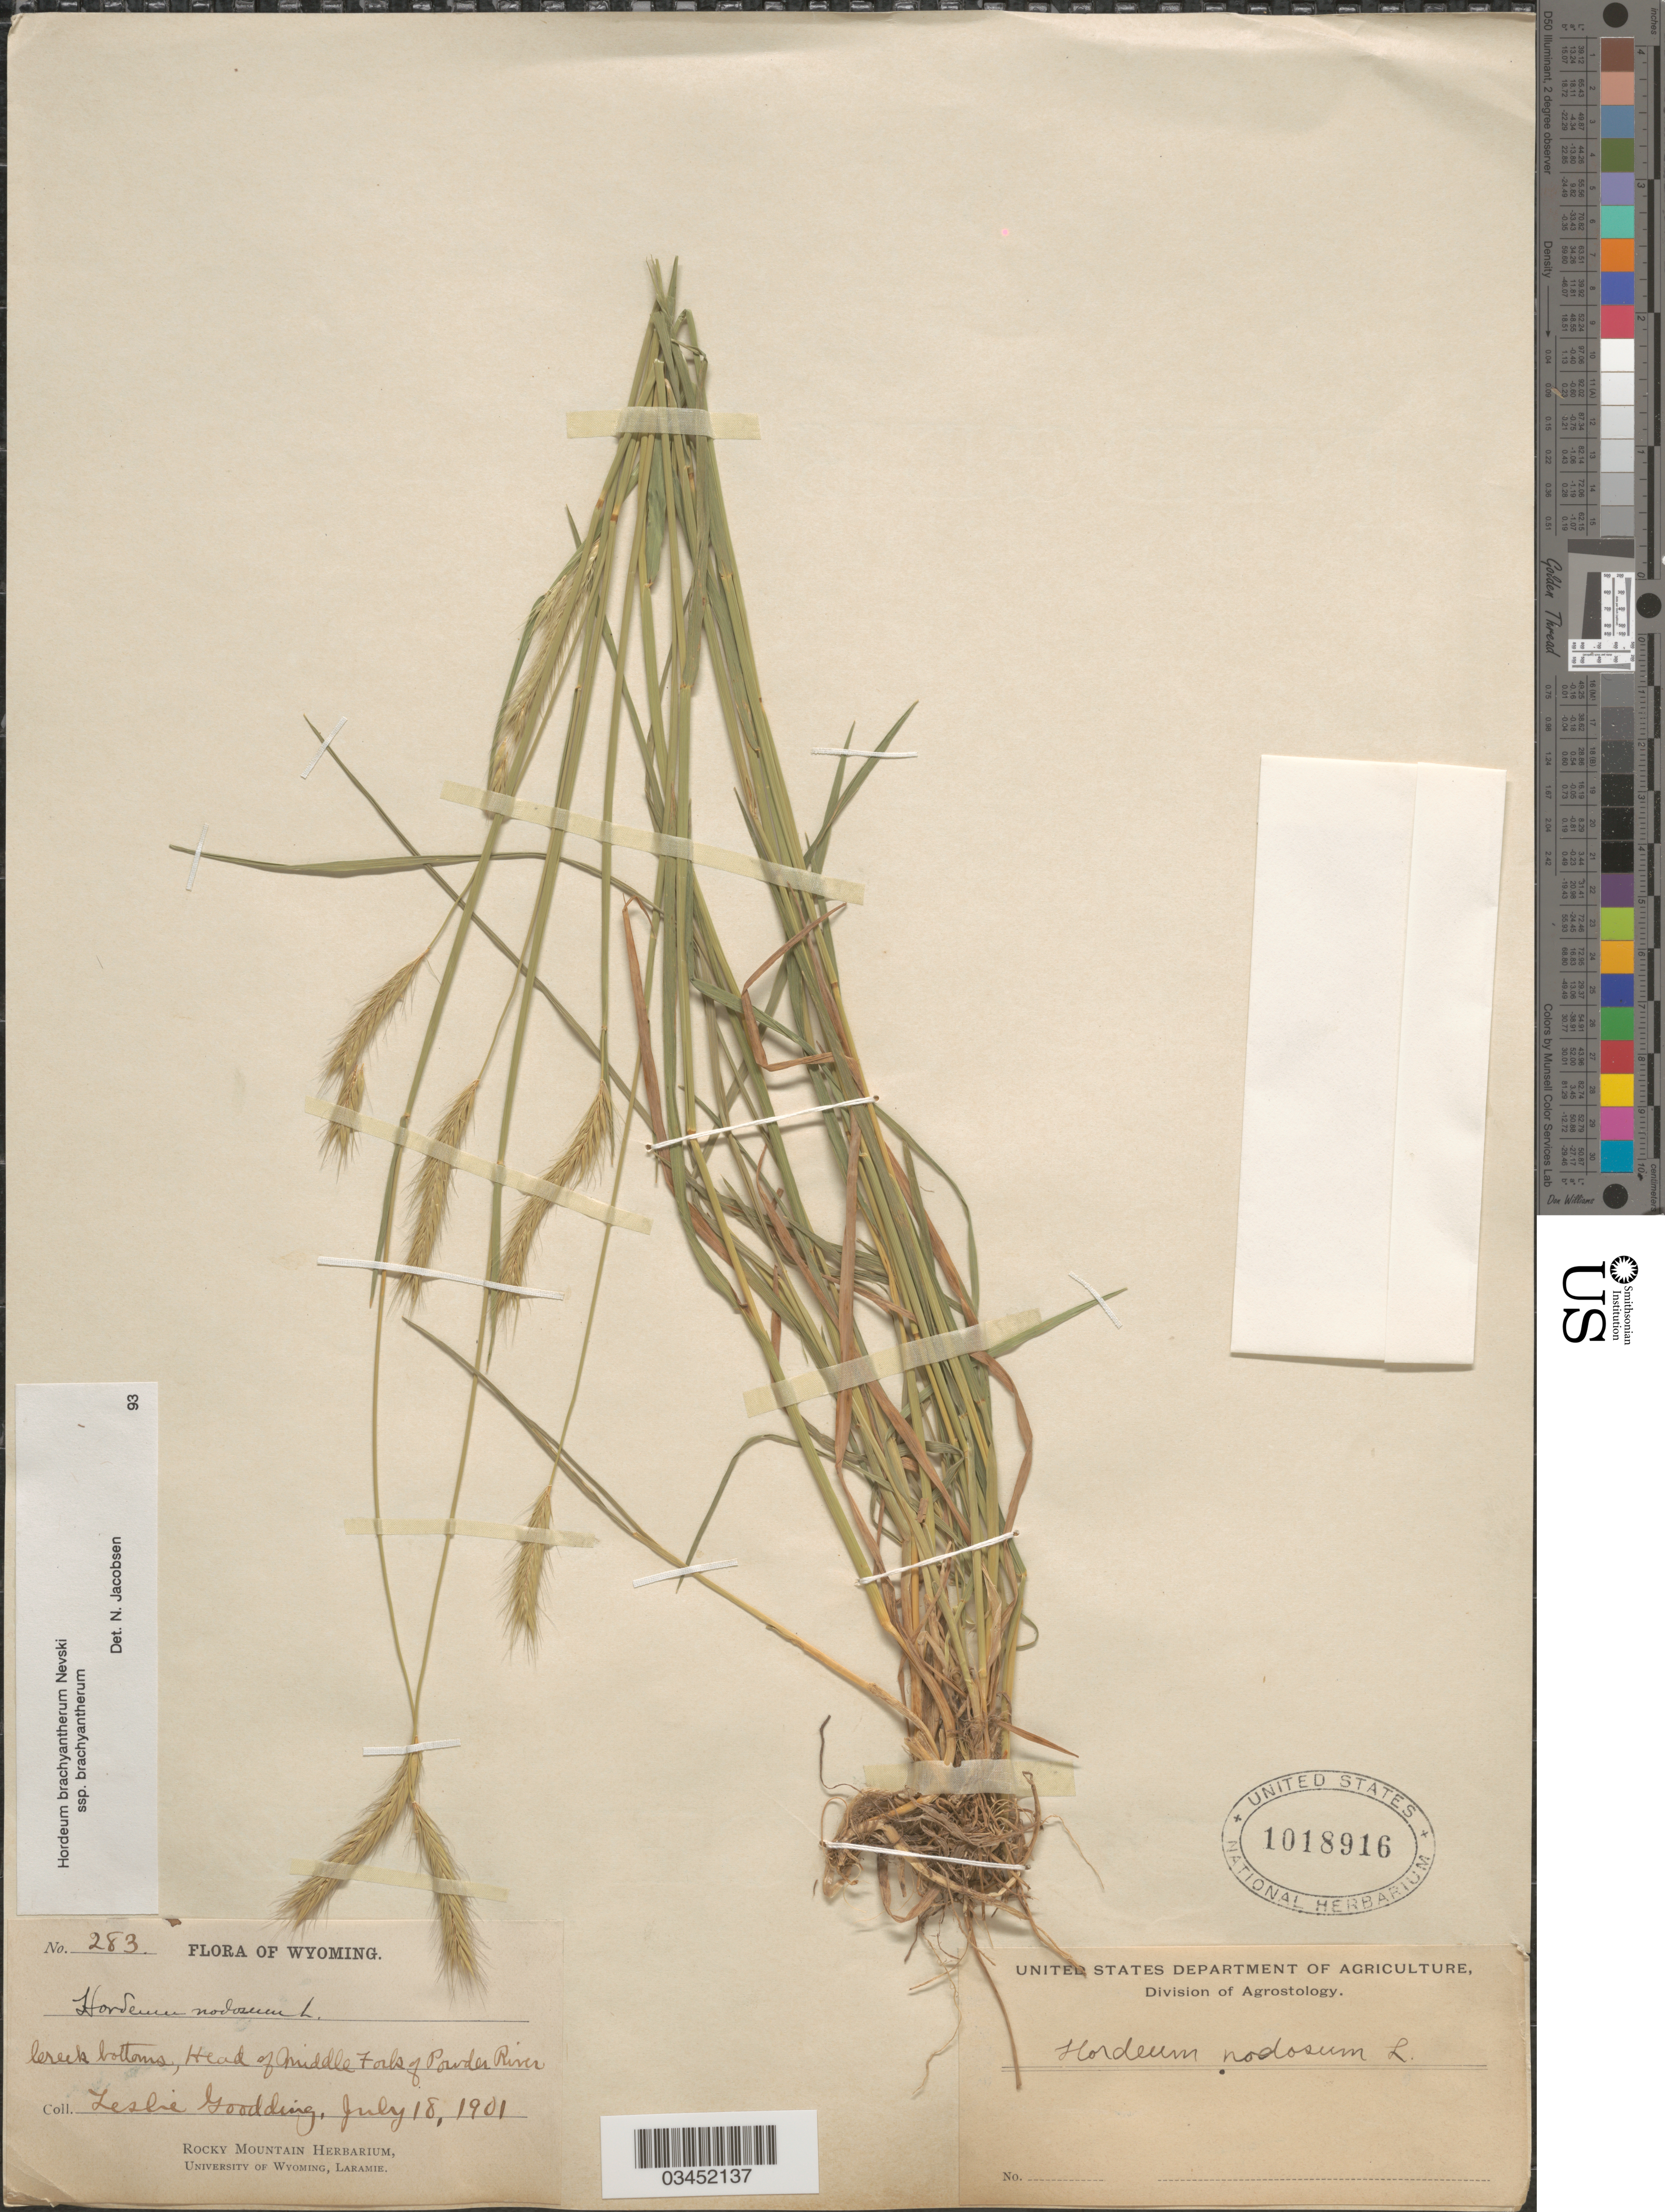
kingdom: Plantae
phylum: Tracheophyta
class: Liliopsida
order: Poales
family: Poaceae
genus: Hordeum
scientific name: Hordeum brachyantherum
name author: Nevski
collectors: L. N. Goodding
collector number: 283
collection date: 1901-07-18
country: United States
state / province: Wyoming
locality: Creek bottoms, Head of Middle Forks of Powder River.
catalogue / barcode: US 1018916